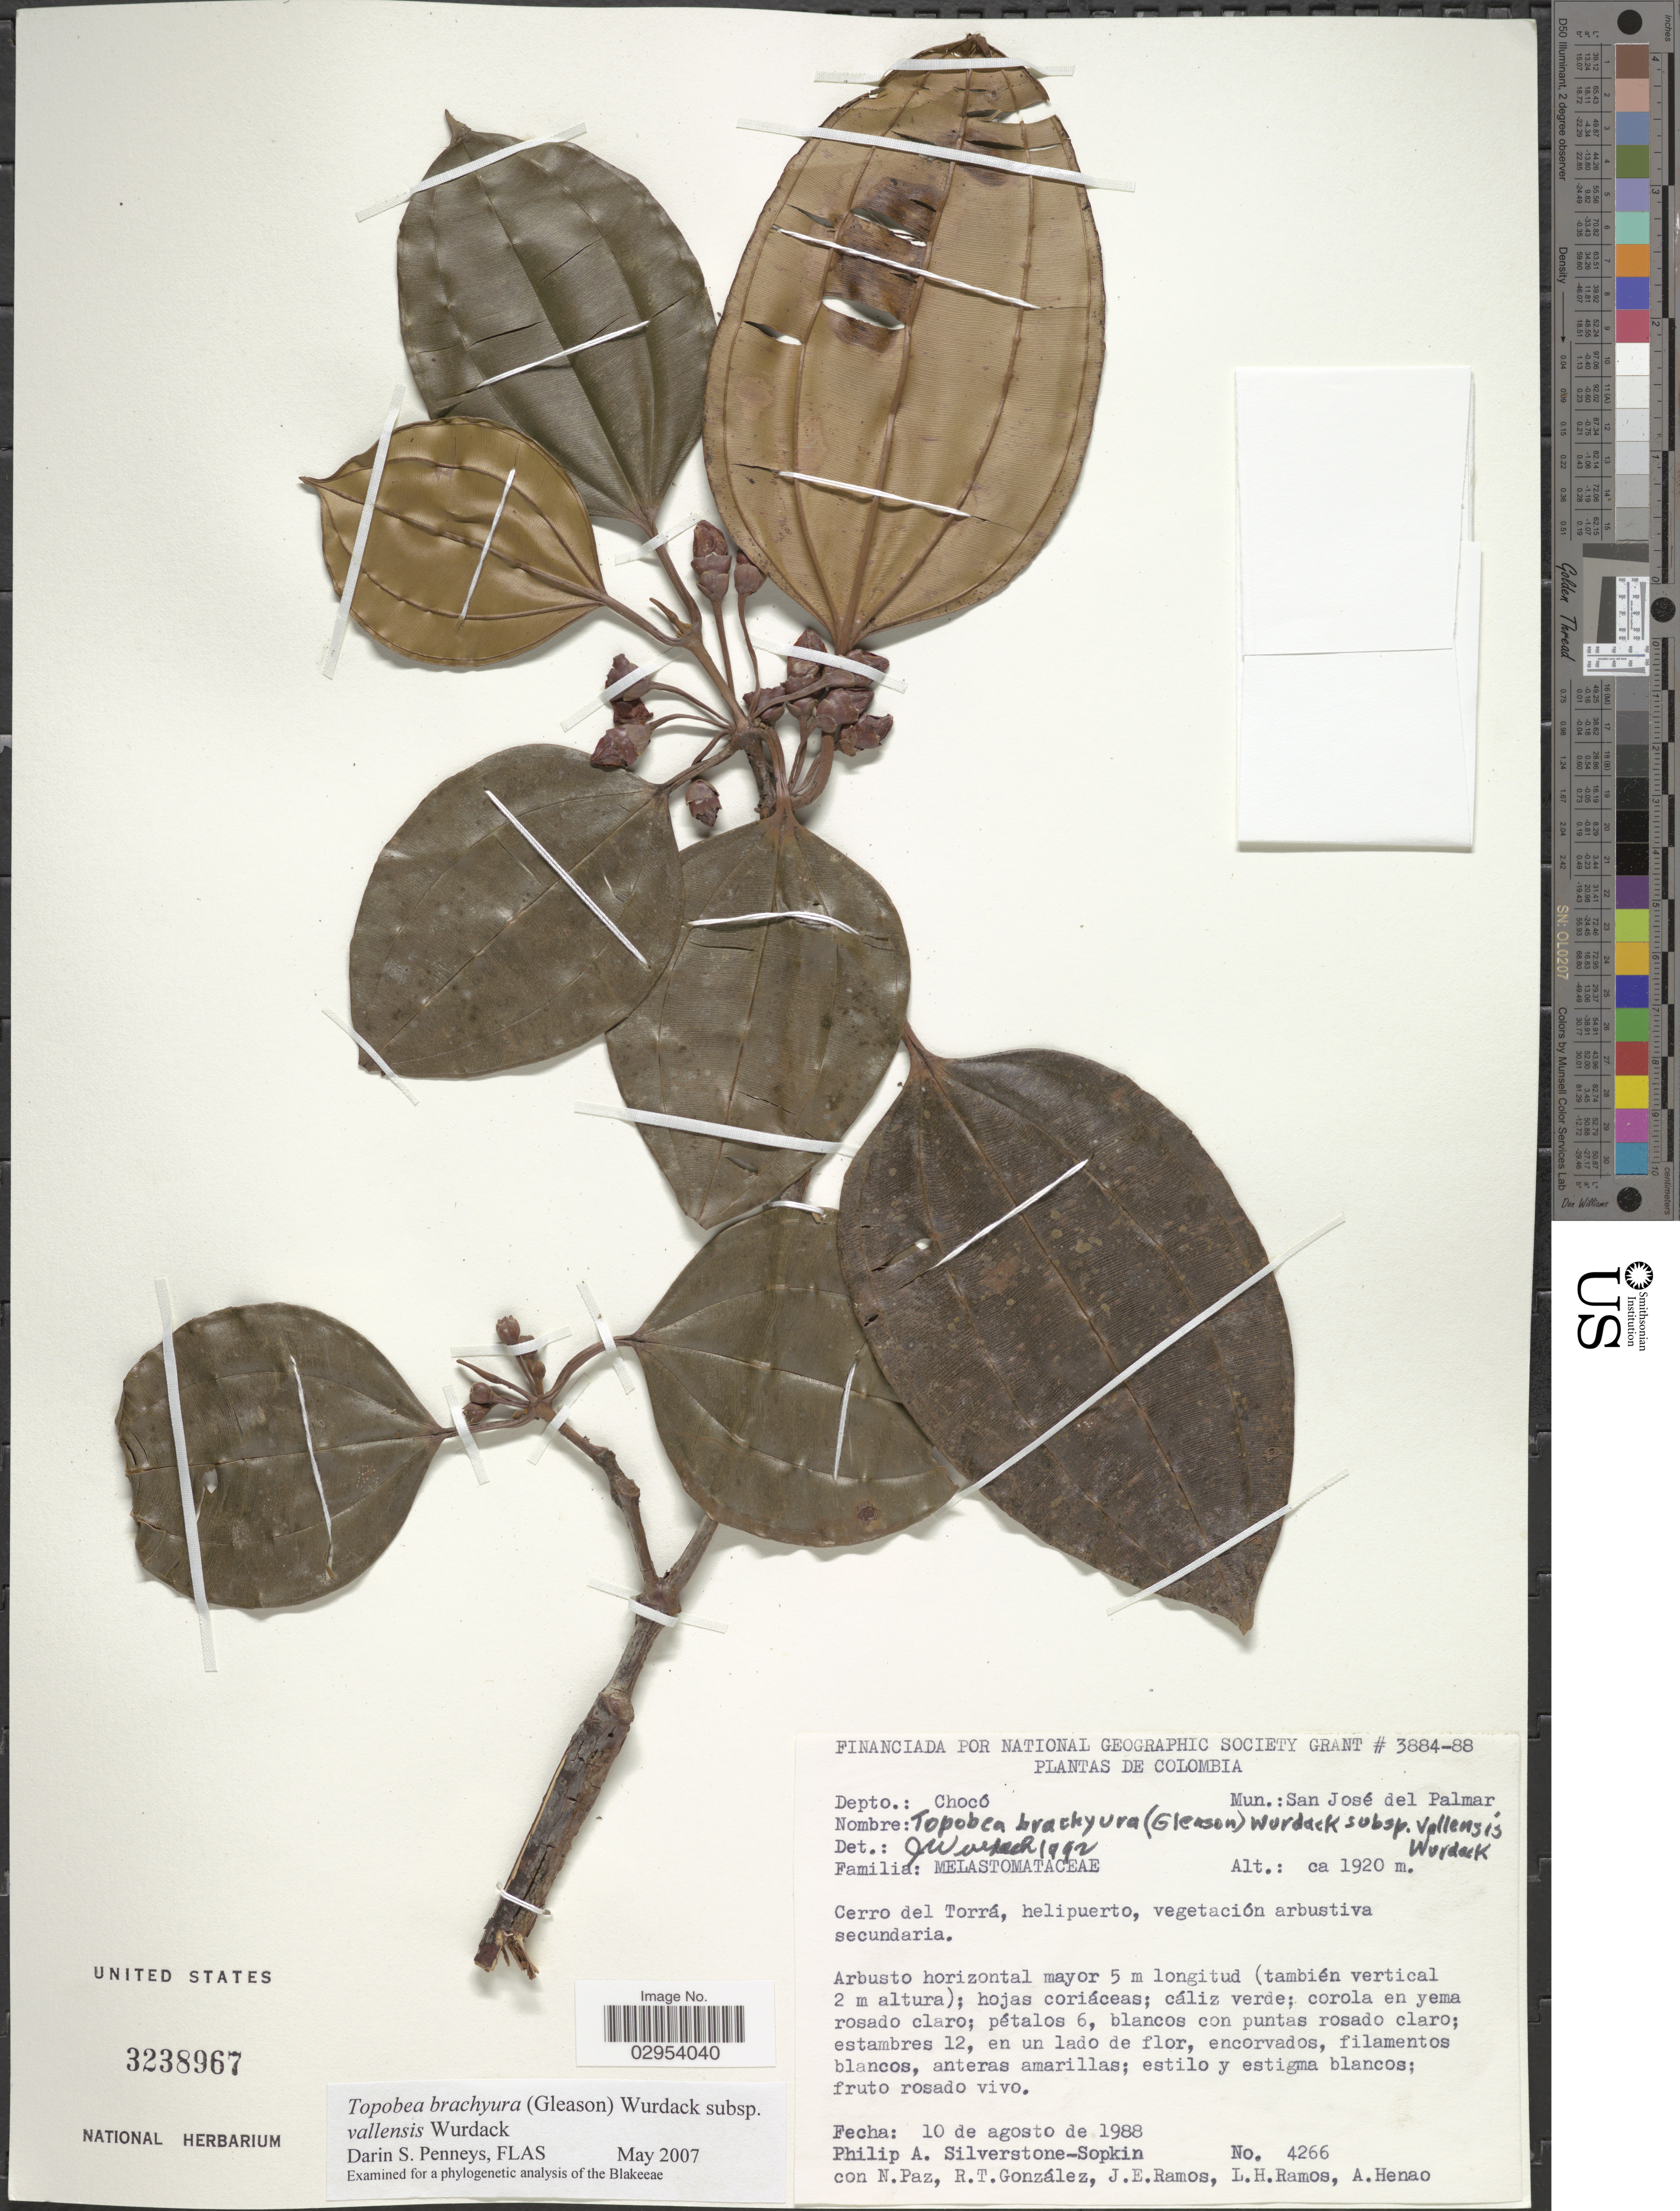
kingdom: Plantae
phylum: Tracheophyta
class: Magnoliopsida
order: Myrtales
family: Melastomataceae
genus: Topobea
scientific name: Topobea brachyura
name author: (Gleason) Wurdack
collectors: P. A. Silverstone-Sopkin, N. Paz, R. Gonzalez, J. E. Ramos & et al.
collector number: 4266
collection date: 1988-08-10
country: Colombia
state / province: Chocó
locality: Depto.: Chocó. Mun.: San José del Palmar. Cerro del Torrá, helipuerto.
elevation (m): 1920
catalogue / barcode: US 3238967